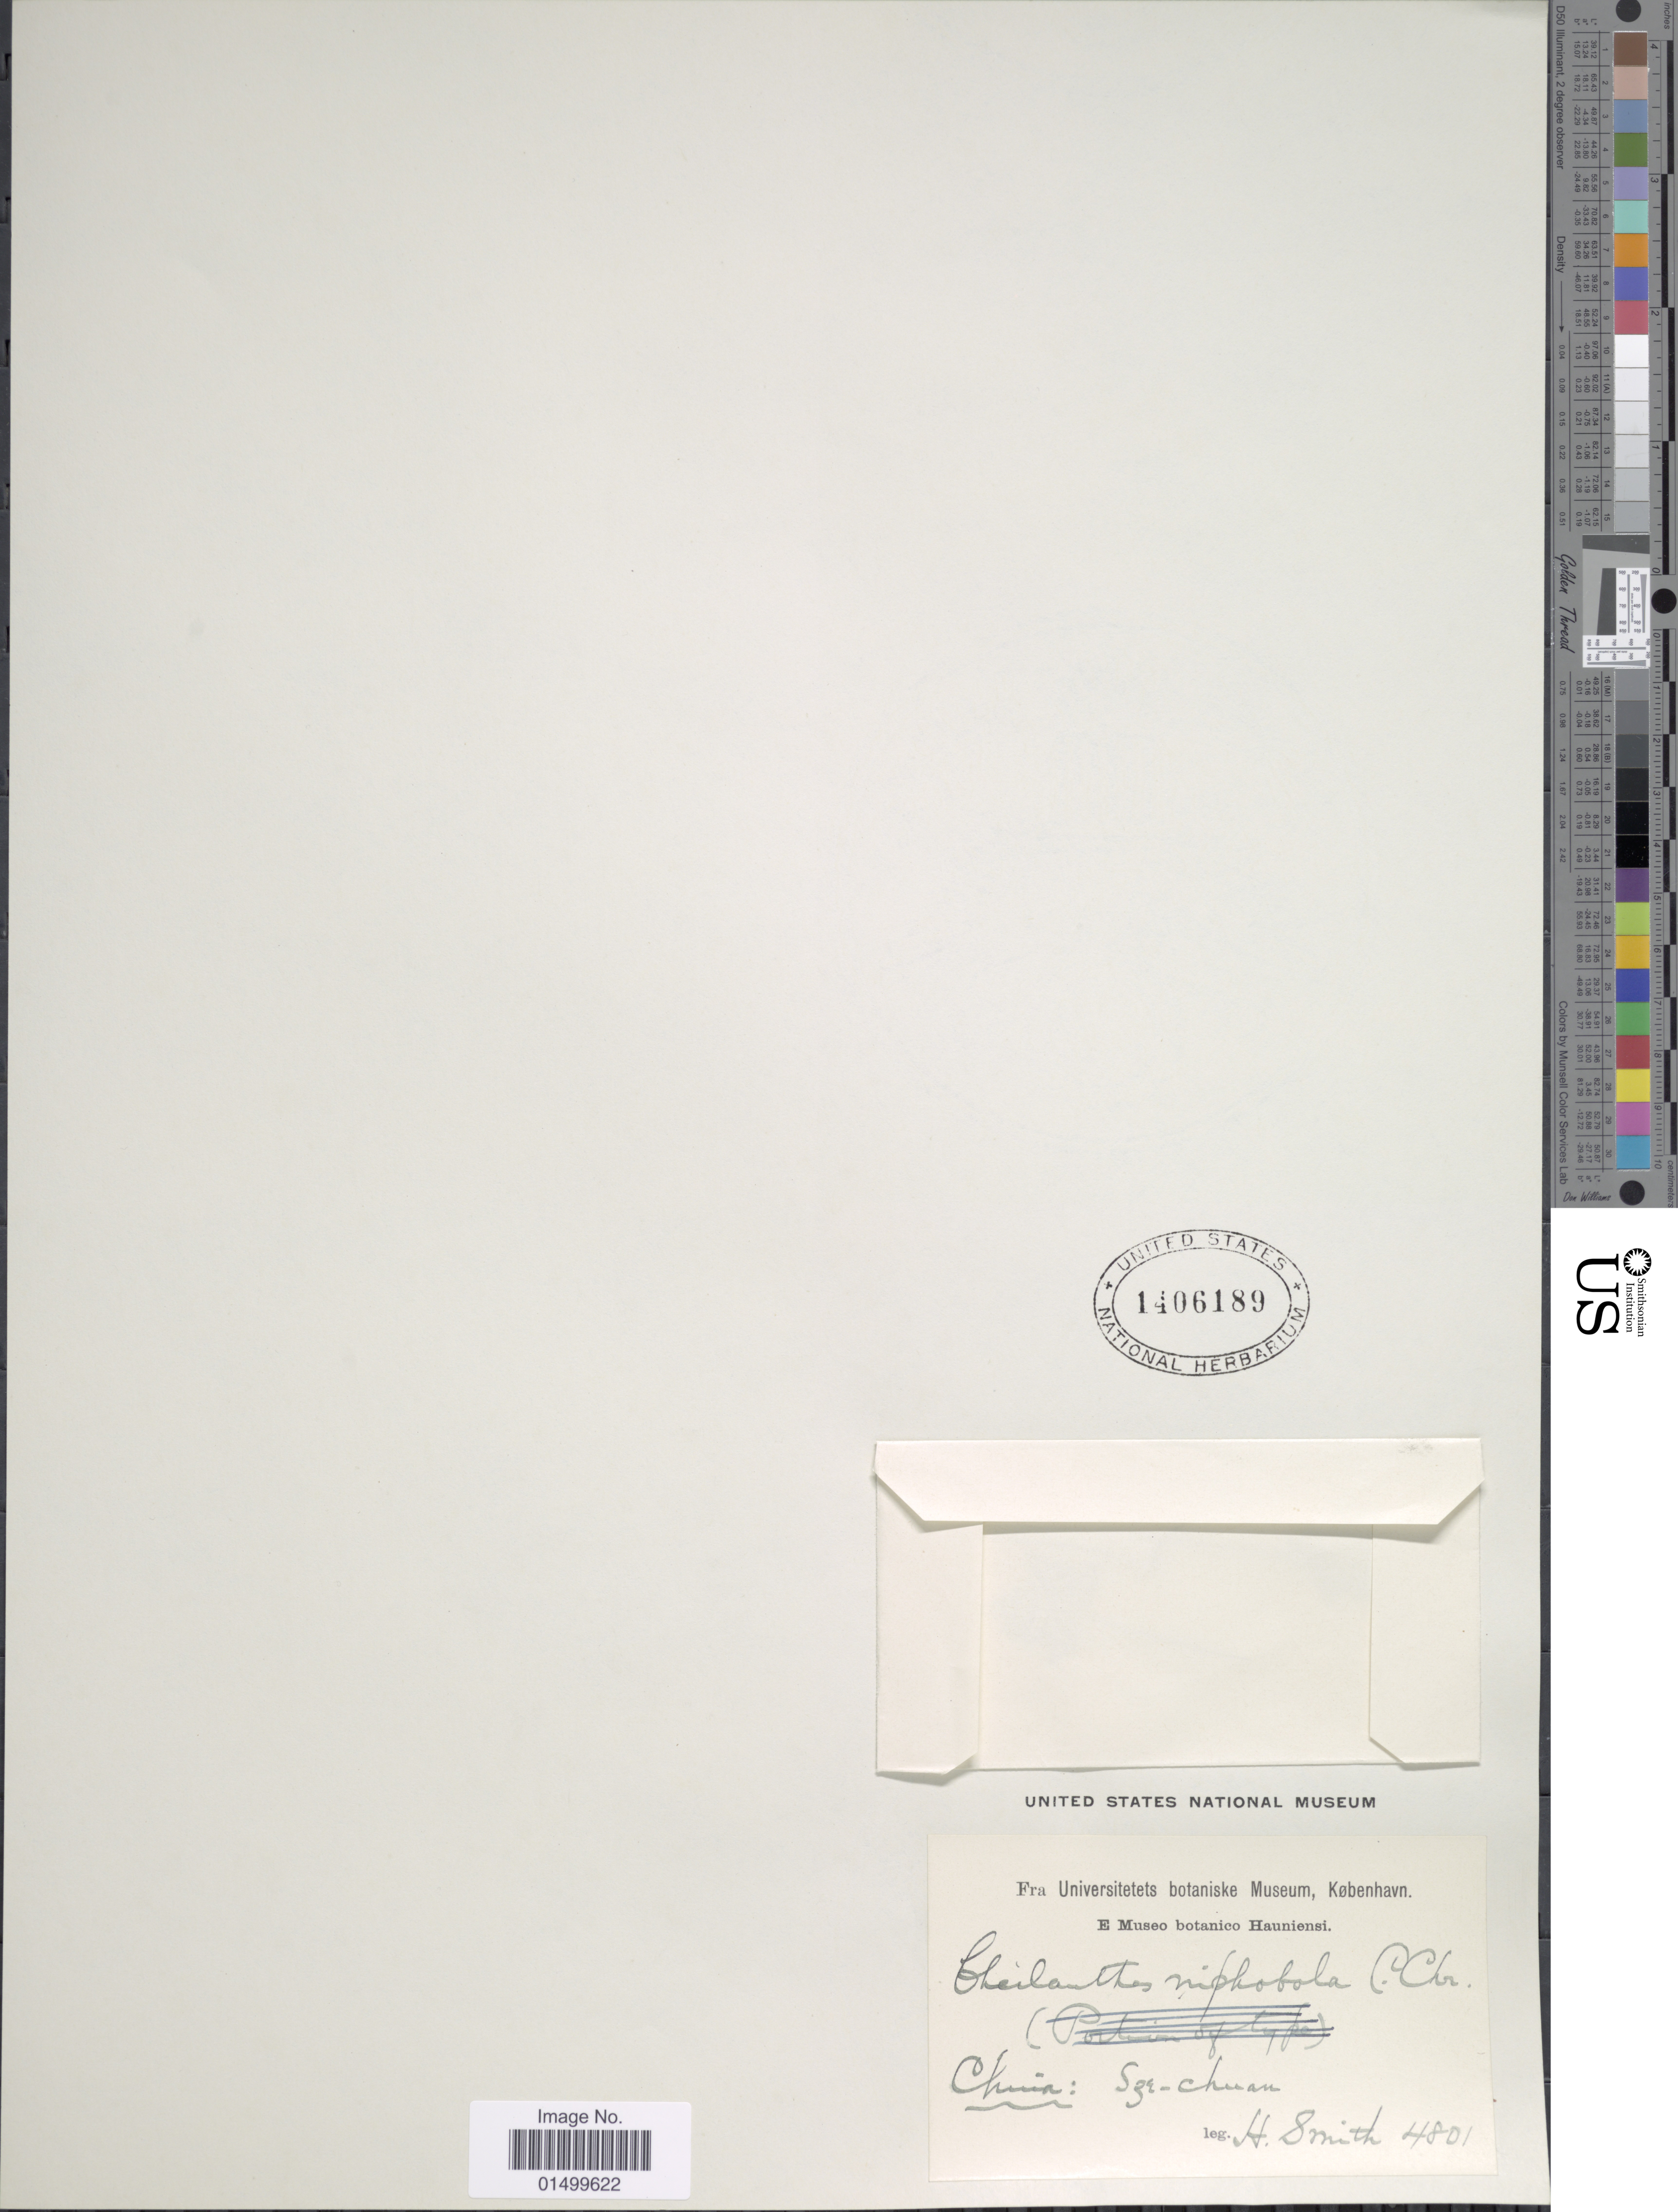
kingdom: Plantae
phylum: Tracheophyta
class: Polypodiopsida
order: Polypodiales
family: Pteridaceae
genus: Cheilanthes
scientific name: Cheilanthes niphobola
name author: C. Chr.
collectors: H. Smith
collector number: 4801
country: China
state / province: Sichuan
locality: Sze-chuan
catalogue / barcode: US 1406189